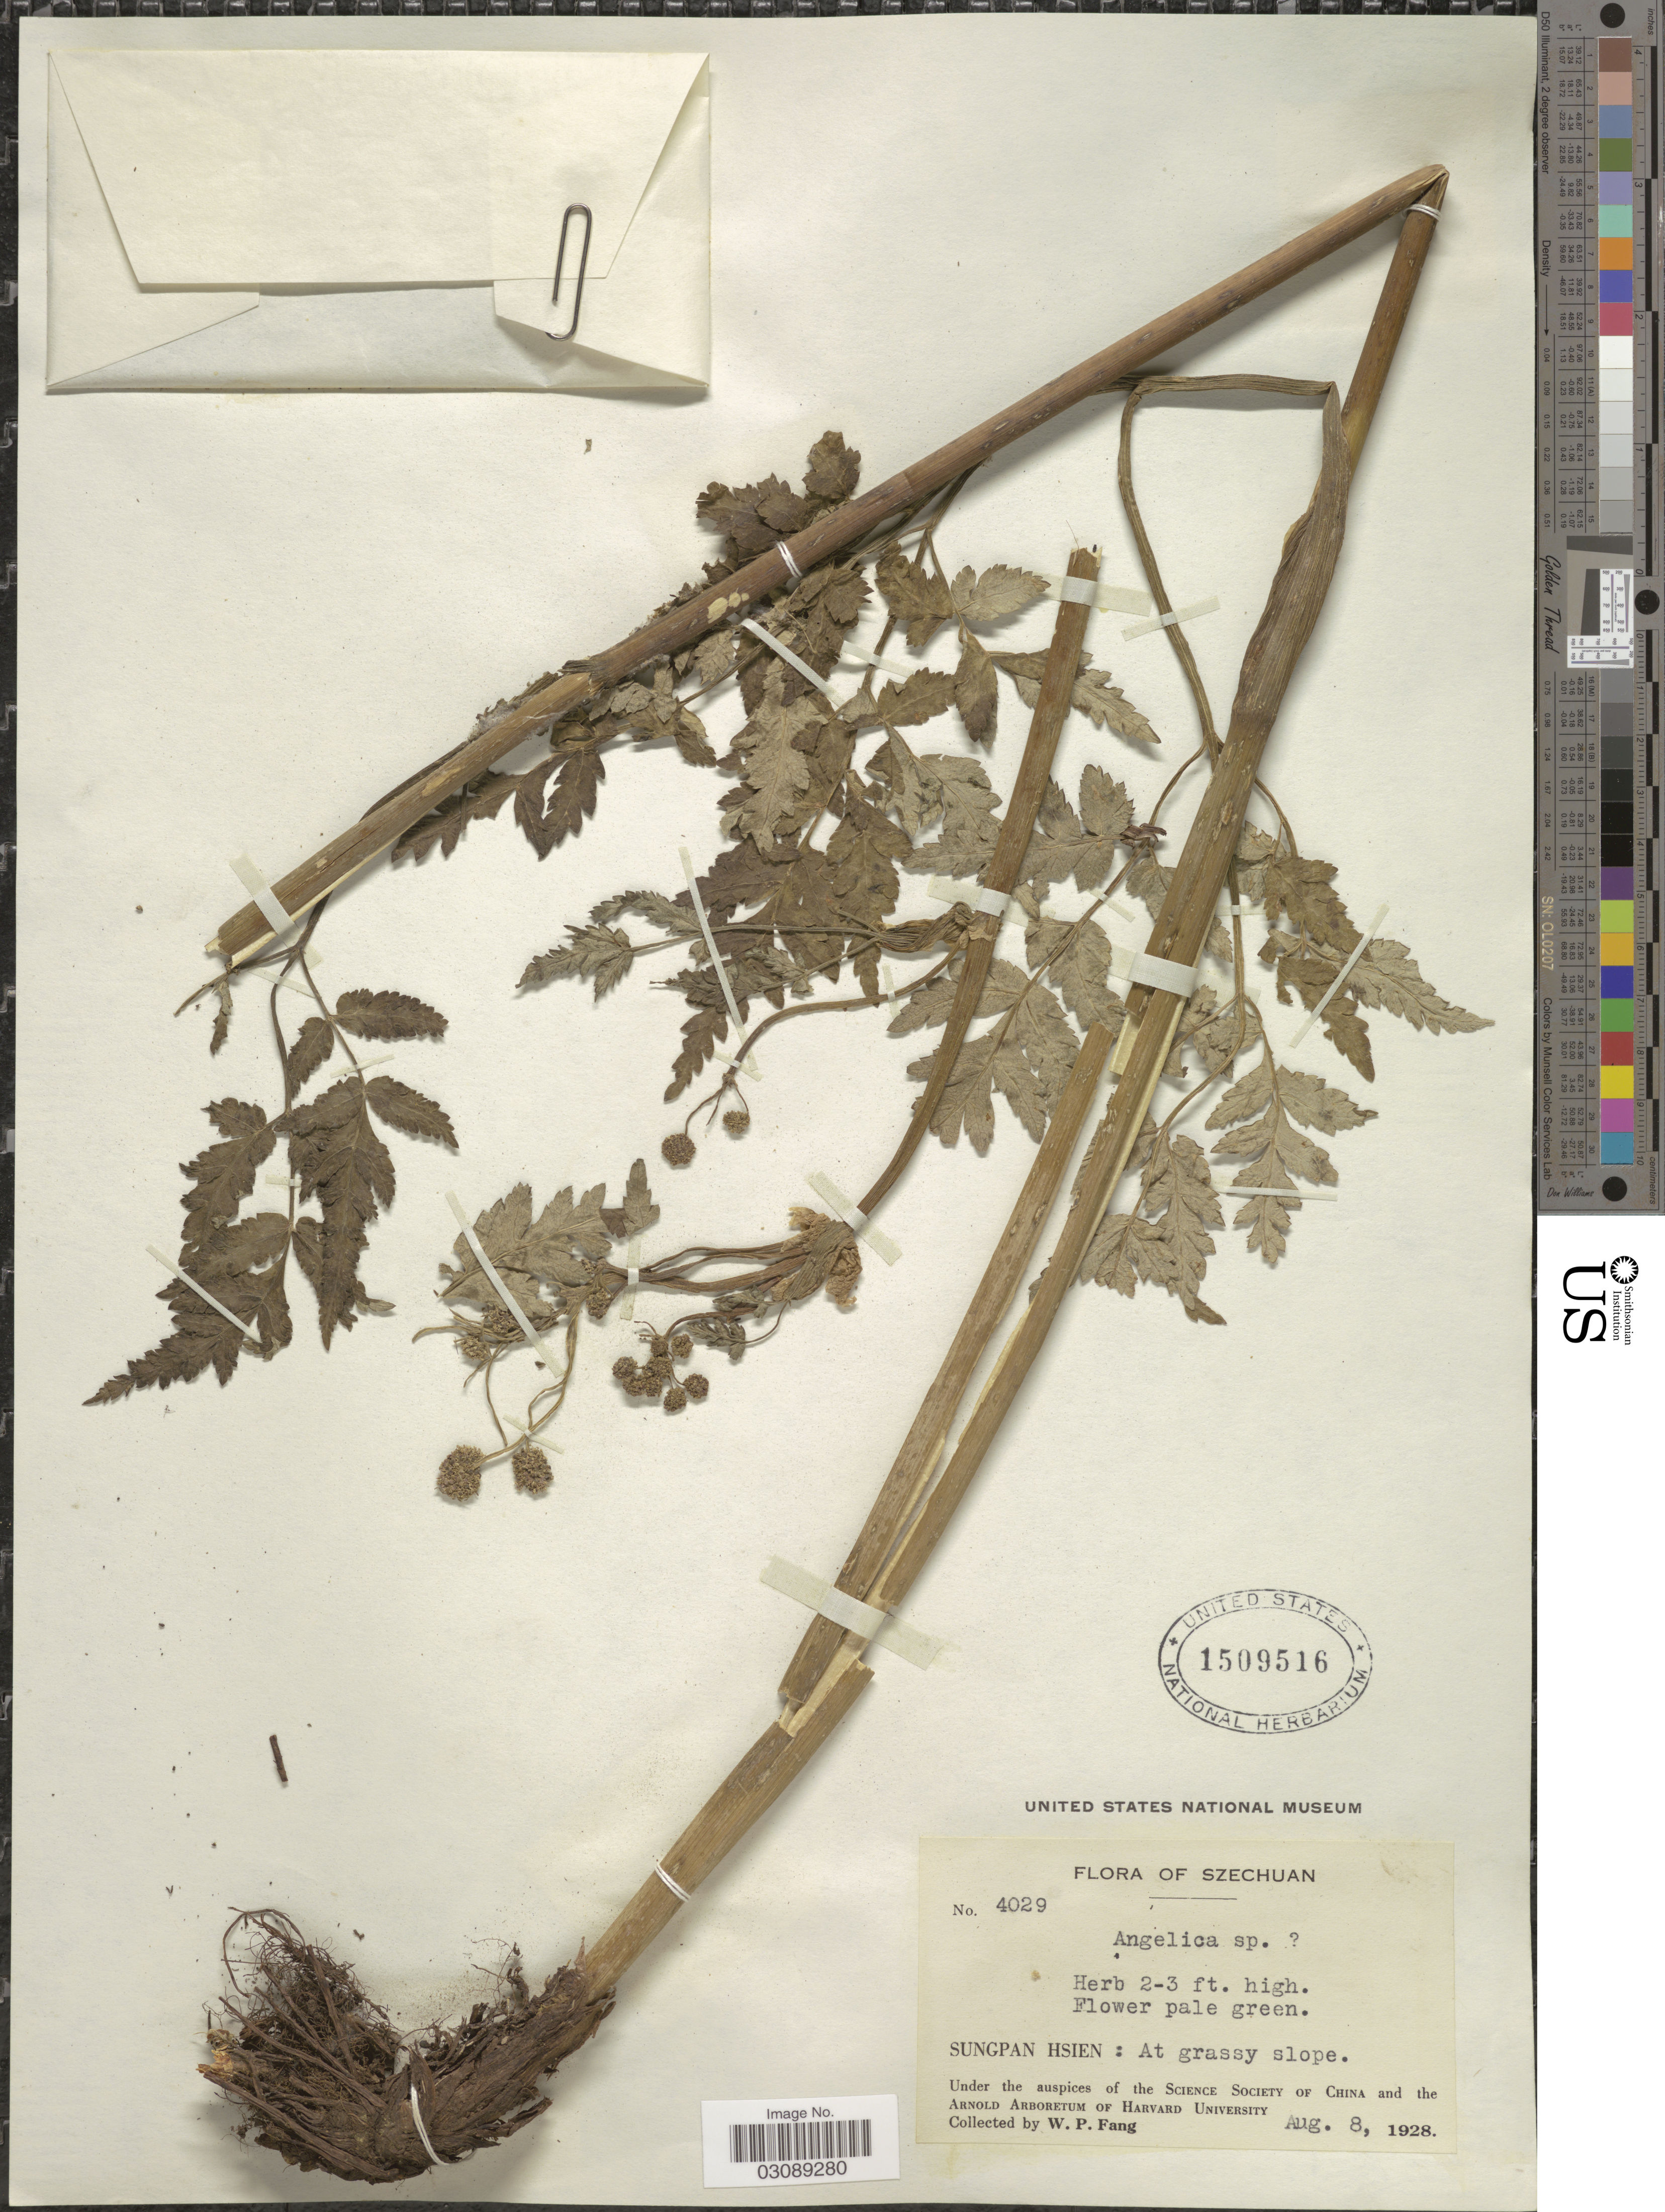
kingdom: Plantae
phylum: Tracheophyta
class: Magnoliopsida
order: Apiales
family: Apiaceae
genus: Ligusticum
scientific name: Ligusticum sp.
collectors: W. P. Fang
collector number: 4029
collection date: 1928-08-08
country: China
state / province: Sichuan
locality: Szechuan. Sungpan Hsien.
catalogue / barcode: US 1509516